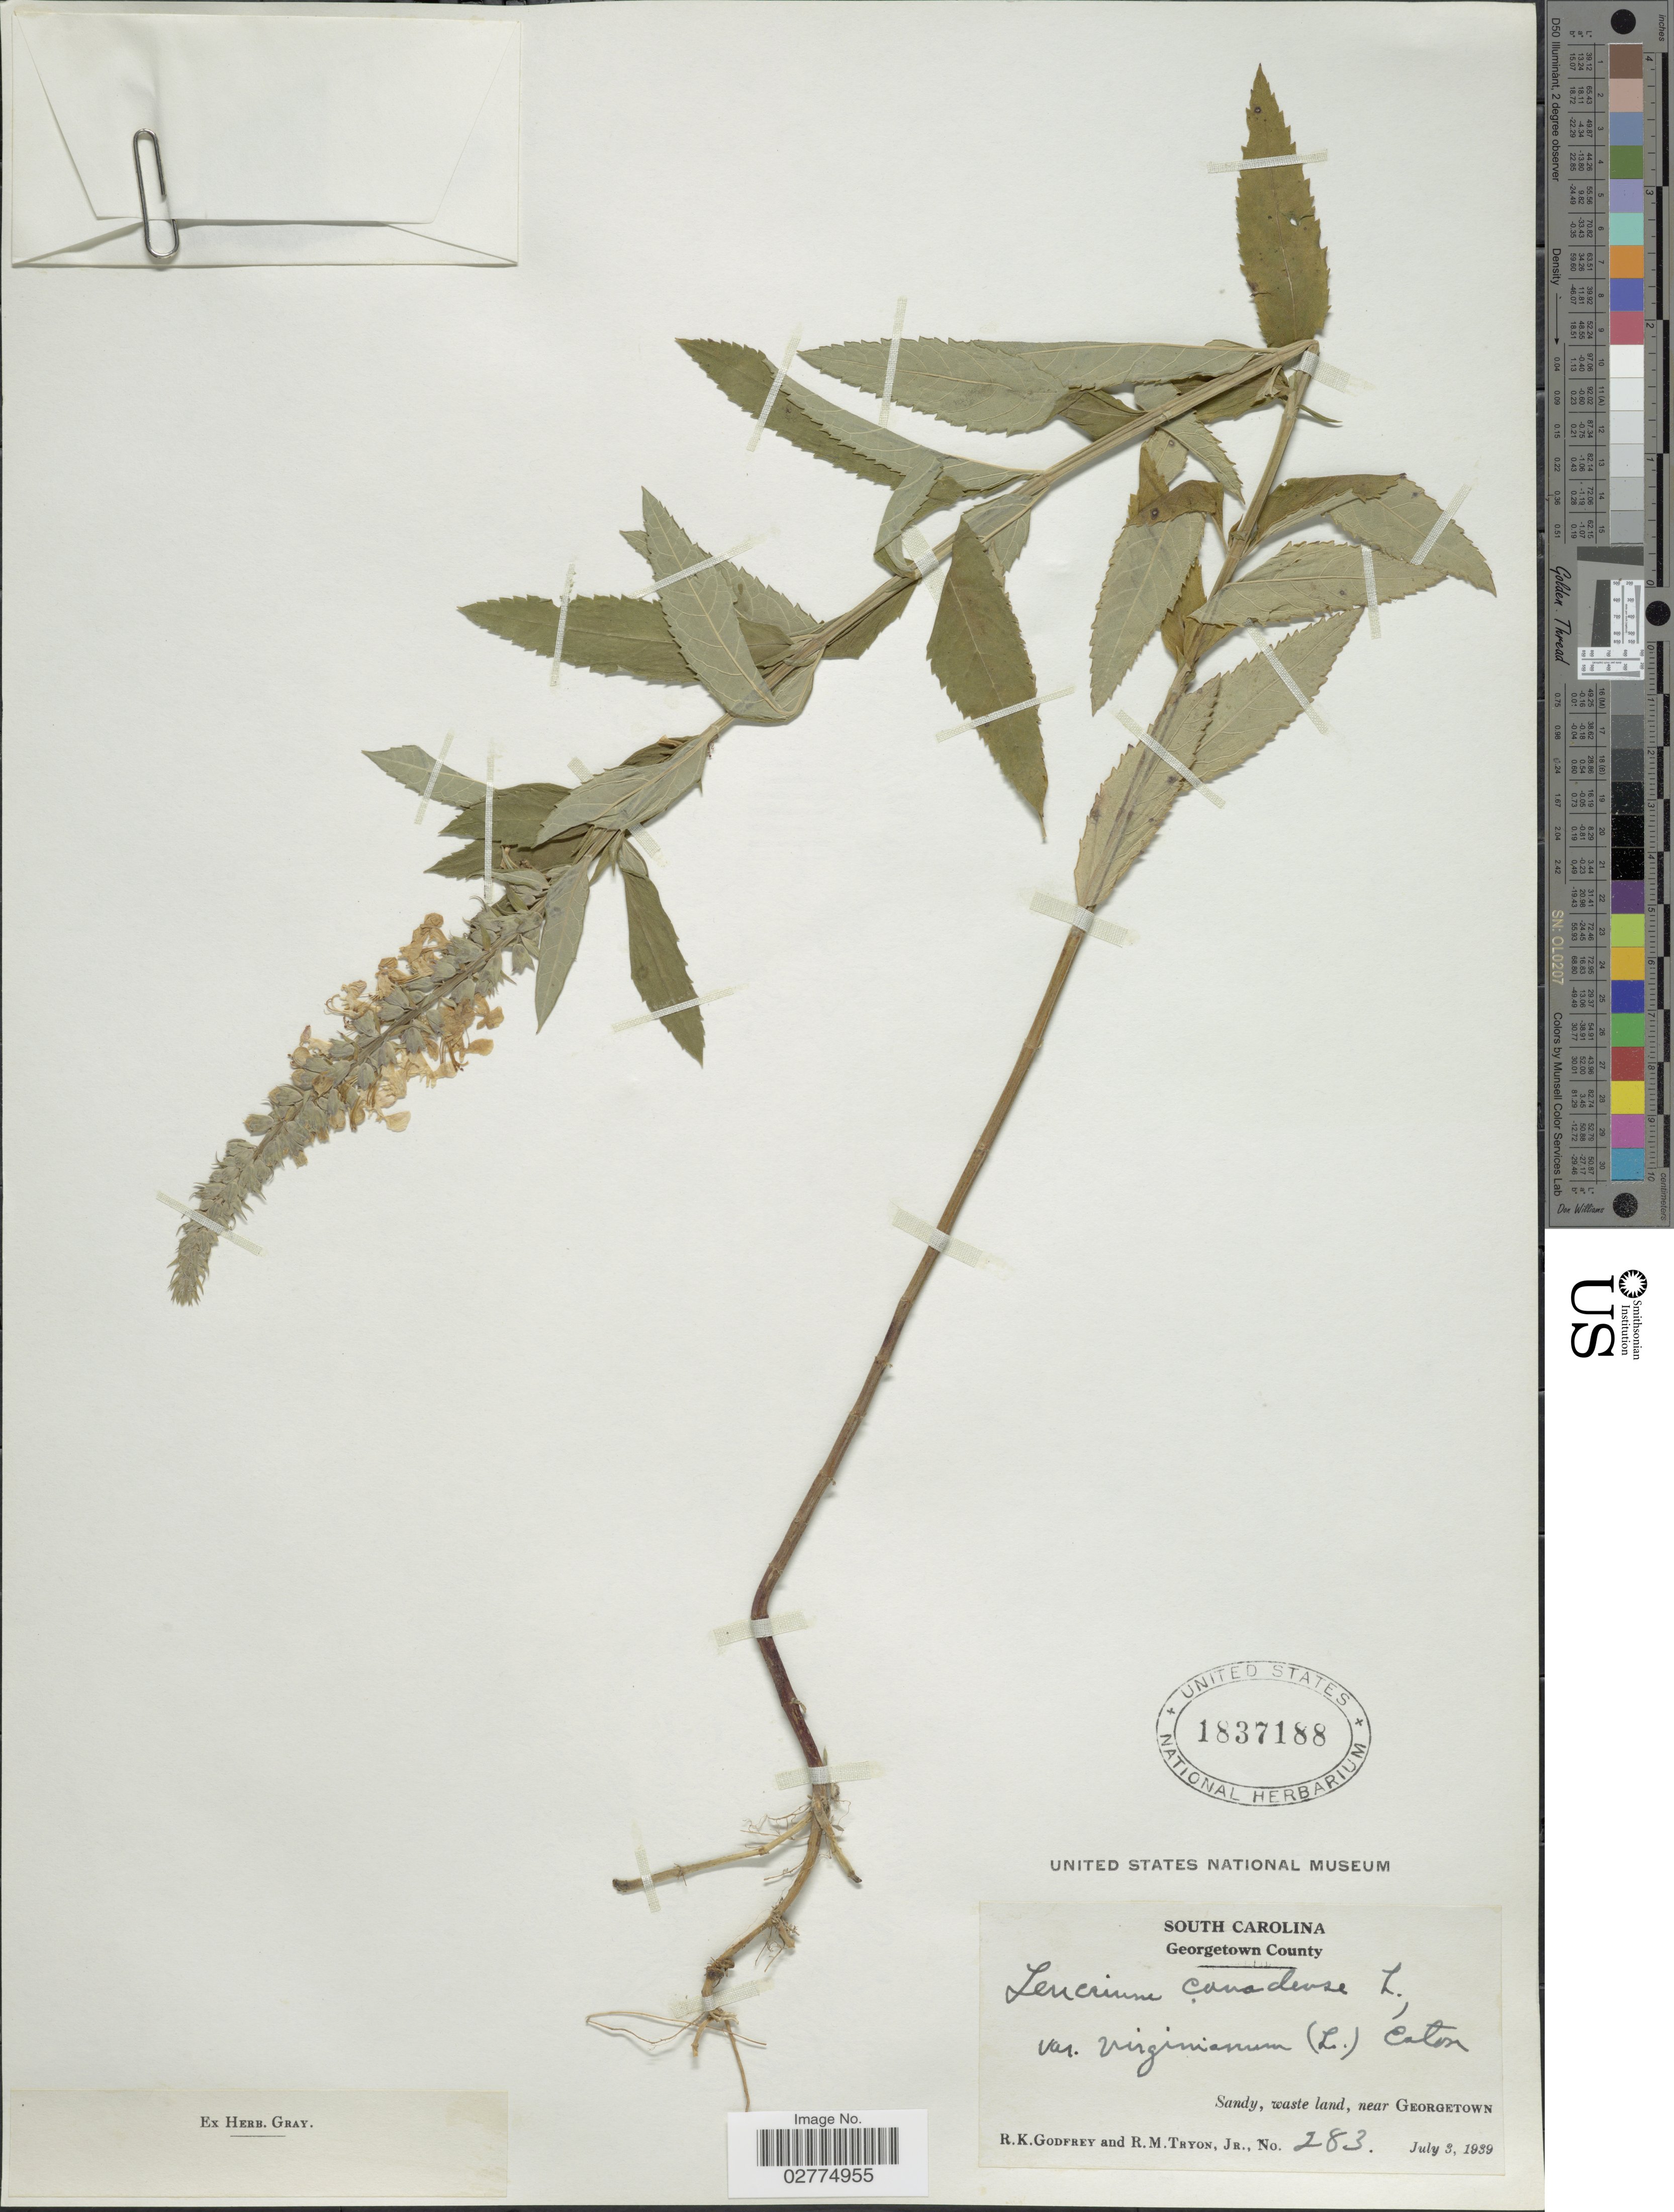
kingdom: Plantae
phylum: Tracheophyta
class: Magnoliopsida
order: Lamiales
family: Lamiaceae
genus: Teucrium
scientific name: Teucrium canadense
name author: L.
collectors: R. K. Godfrey & R. M. Tryon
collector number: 283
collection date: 1939-07-03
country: United States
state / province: South Carolina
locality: Georgetown County. Sandy, waste land, near Georgetown.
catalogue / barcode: US 1837188